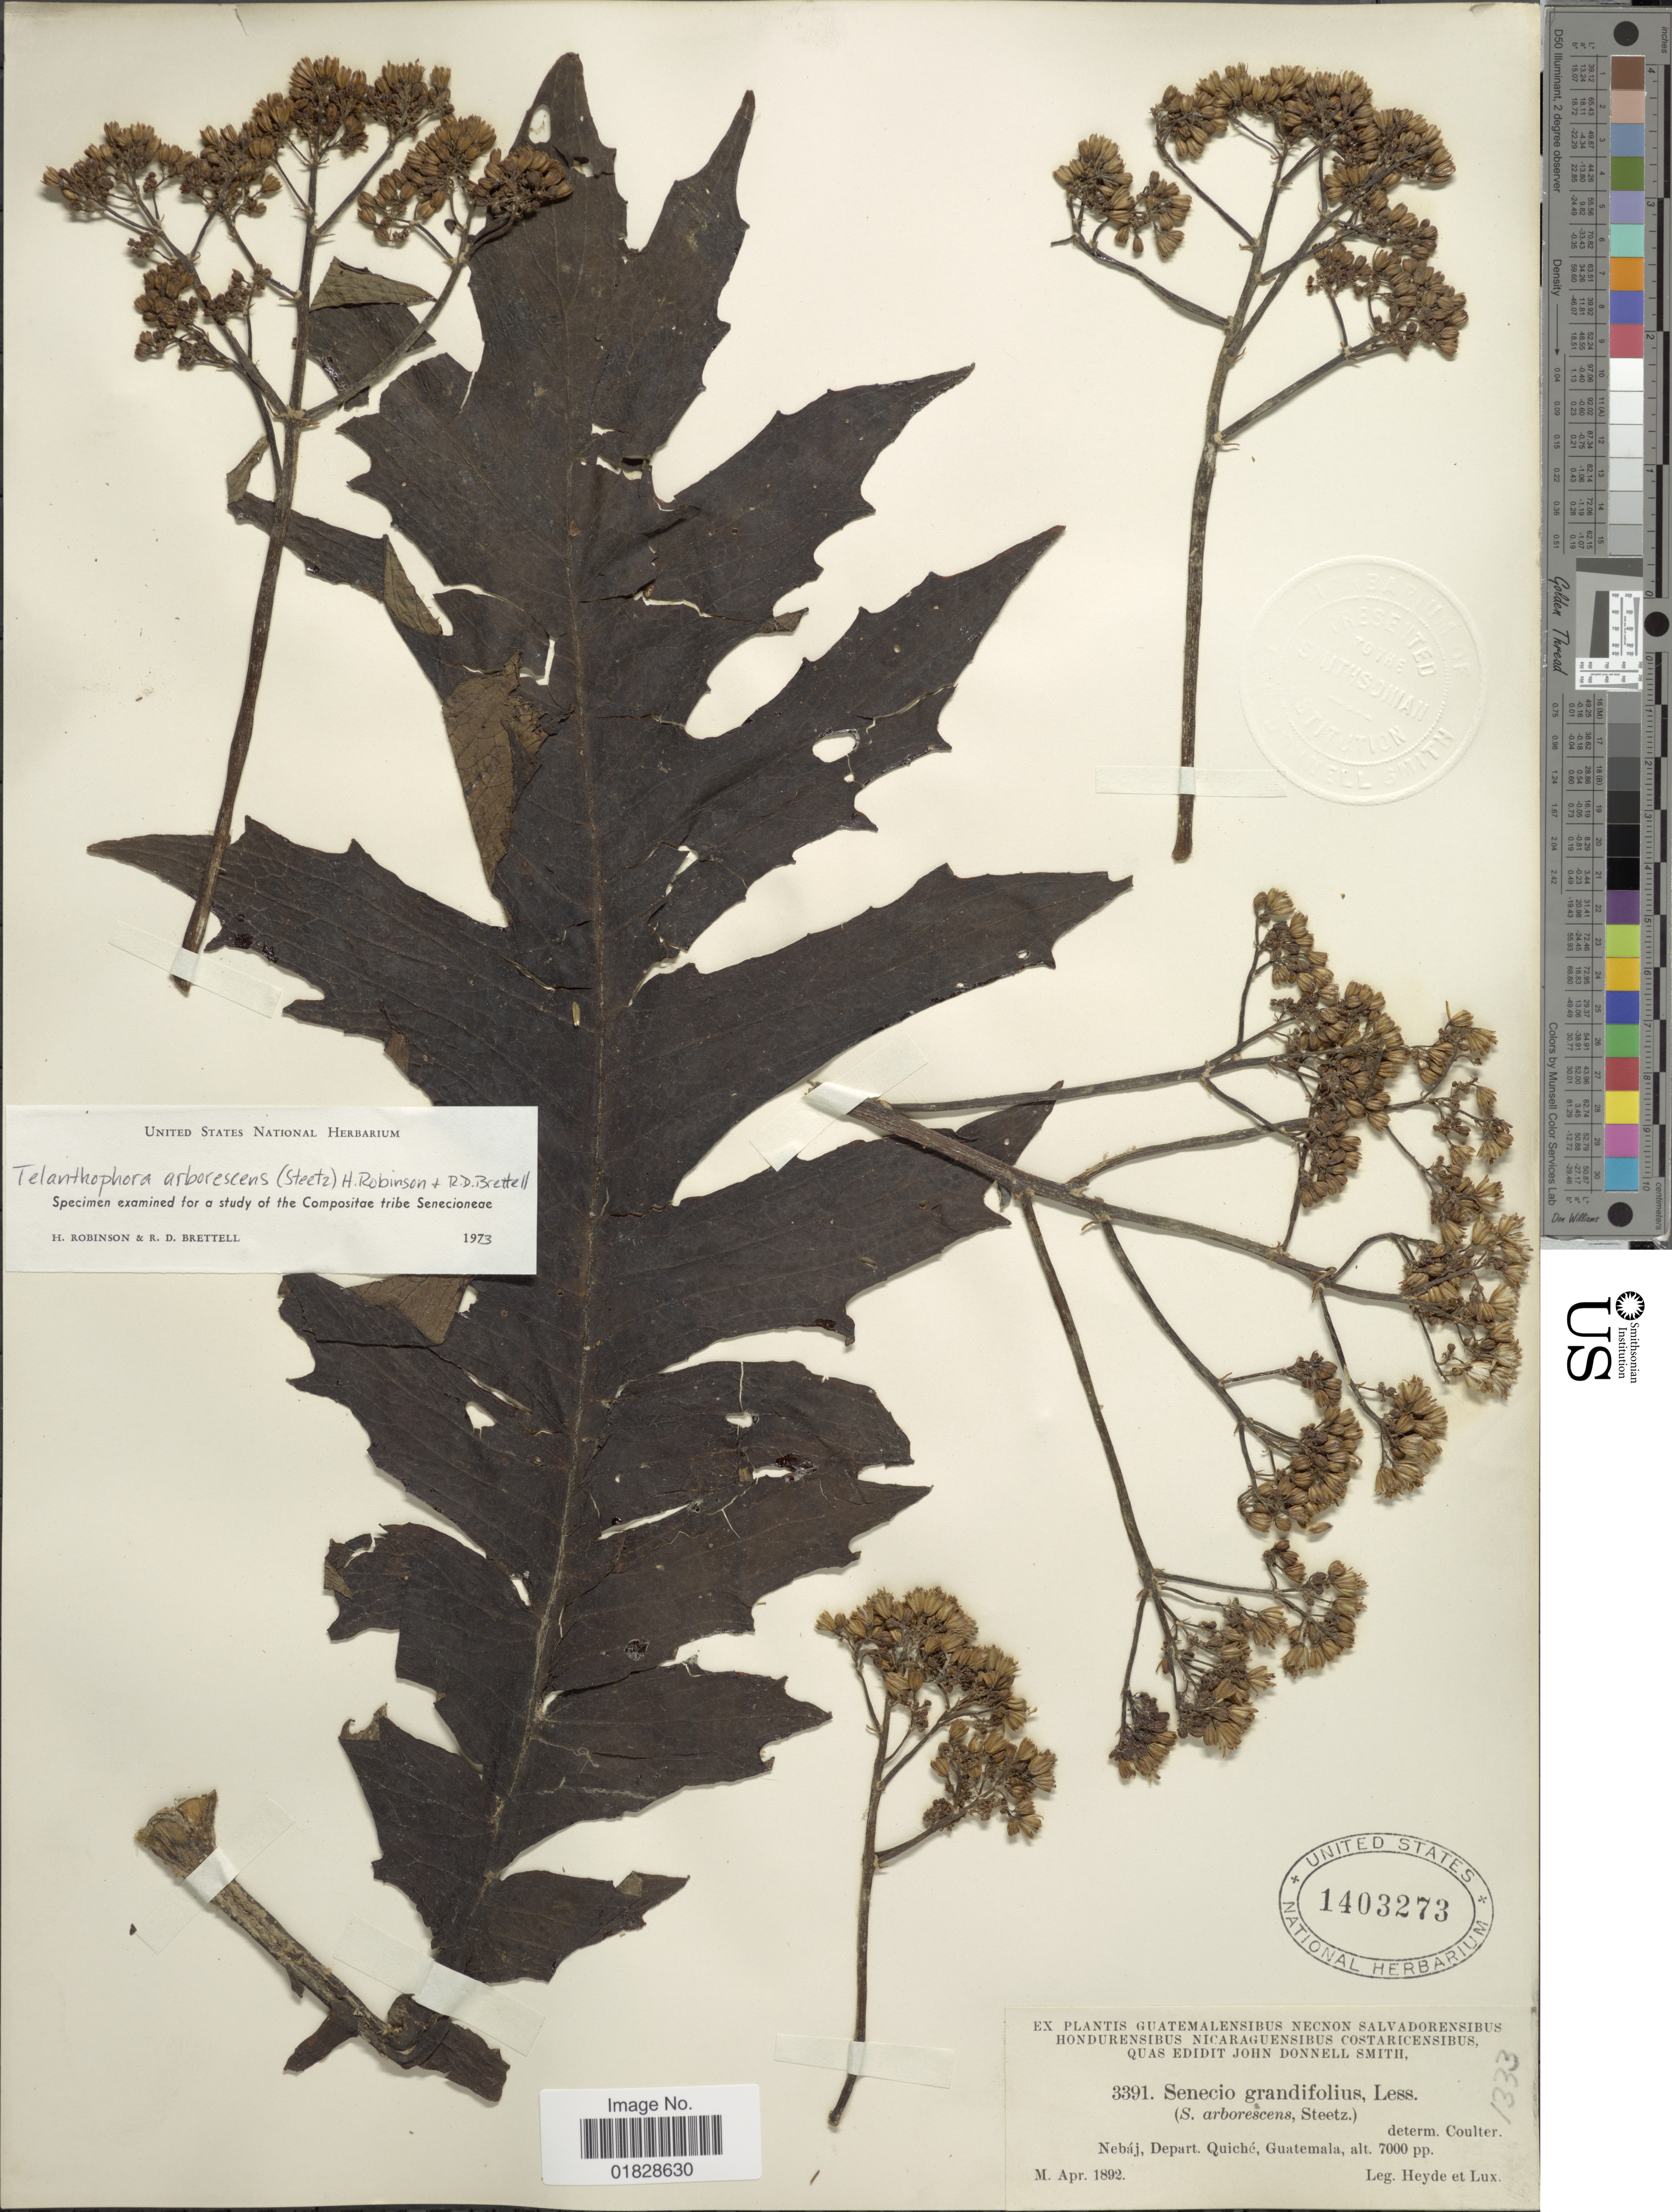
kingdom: Plantae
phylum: Tracheophyta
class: Magnoliopsida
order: Asterales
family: Asteraceae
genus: Telanthophora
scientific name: Telanthophora arborescens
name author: (Steetz) H. Rob. & Brettell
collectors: Heyde & Lux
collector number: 3391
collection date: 1892-04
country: Guatemala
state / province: El Quiché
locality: Nebáj, Depart. Quiché, Guatemala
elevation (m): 2134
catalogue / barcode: US 1403273